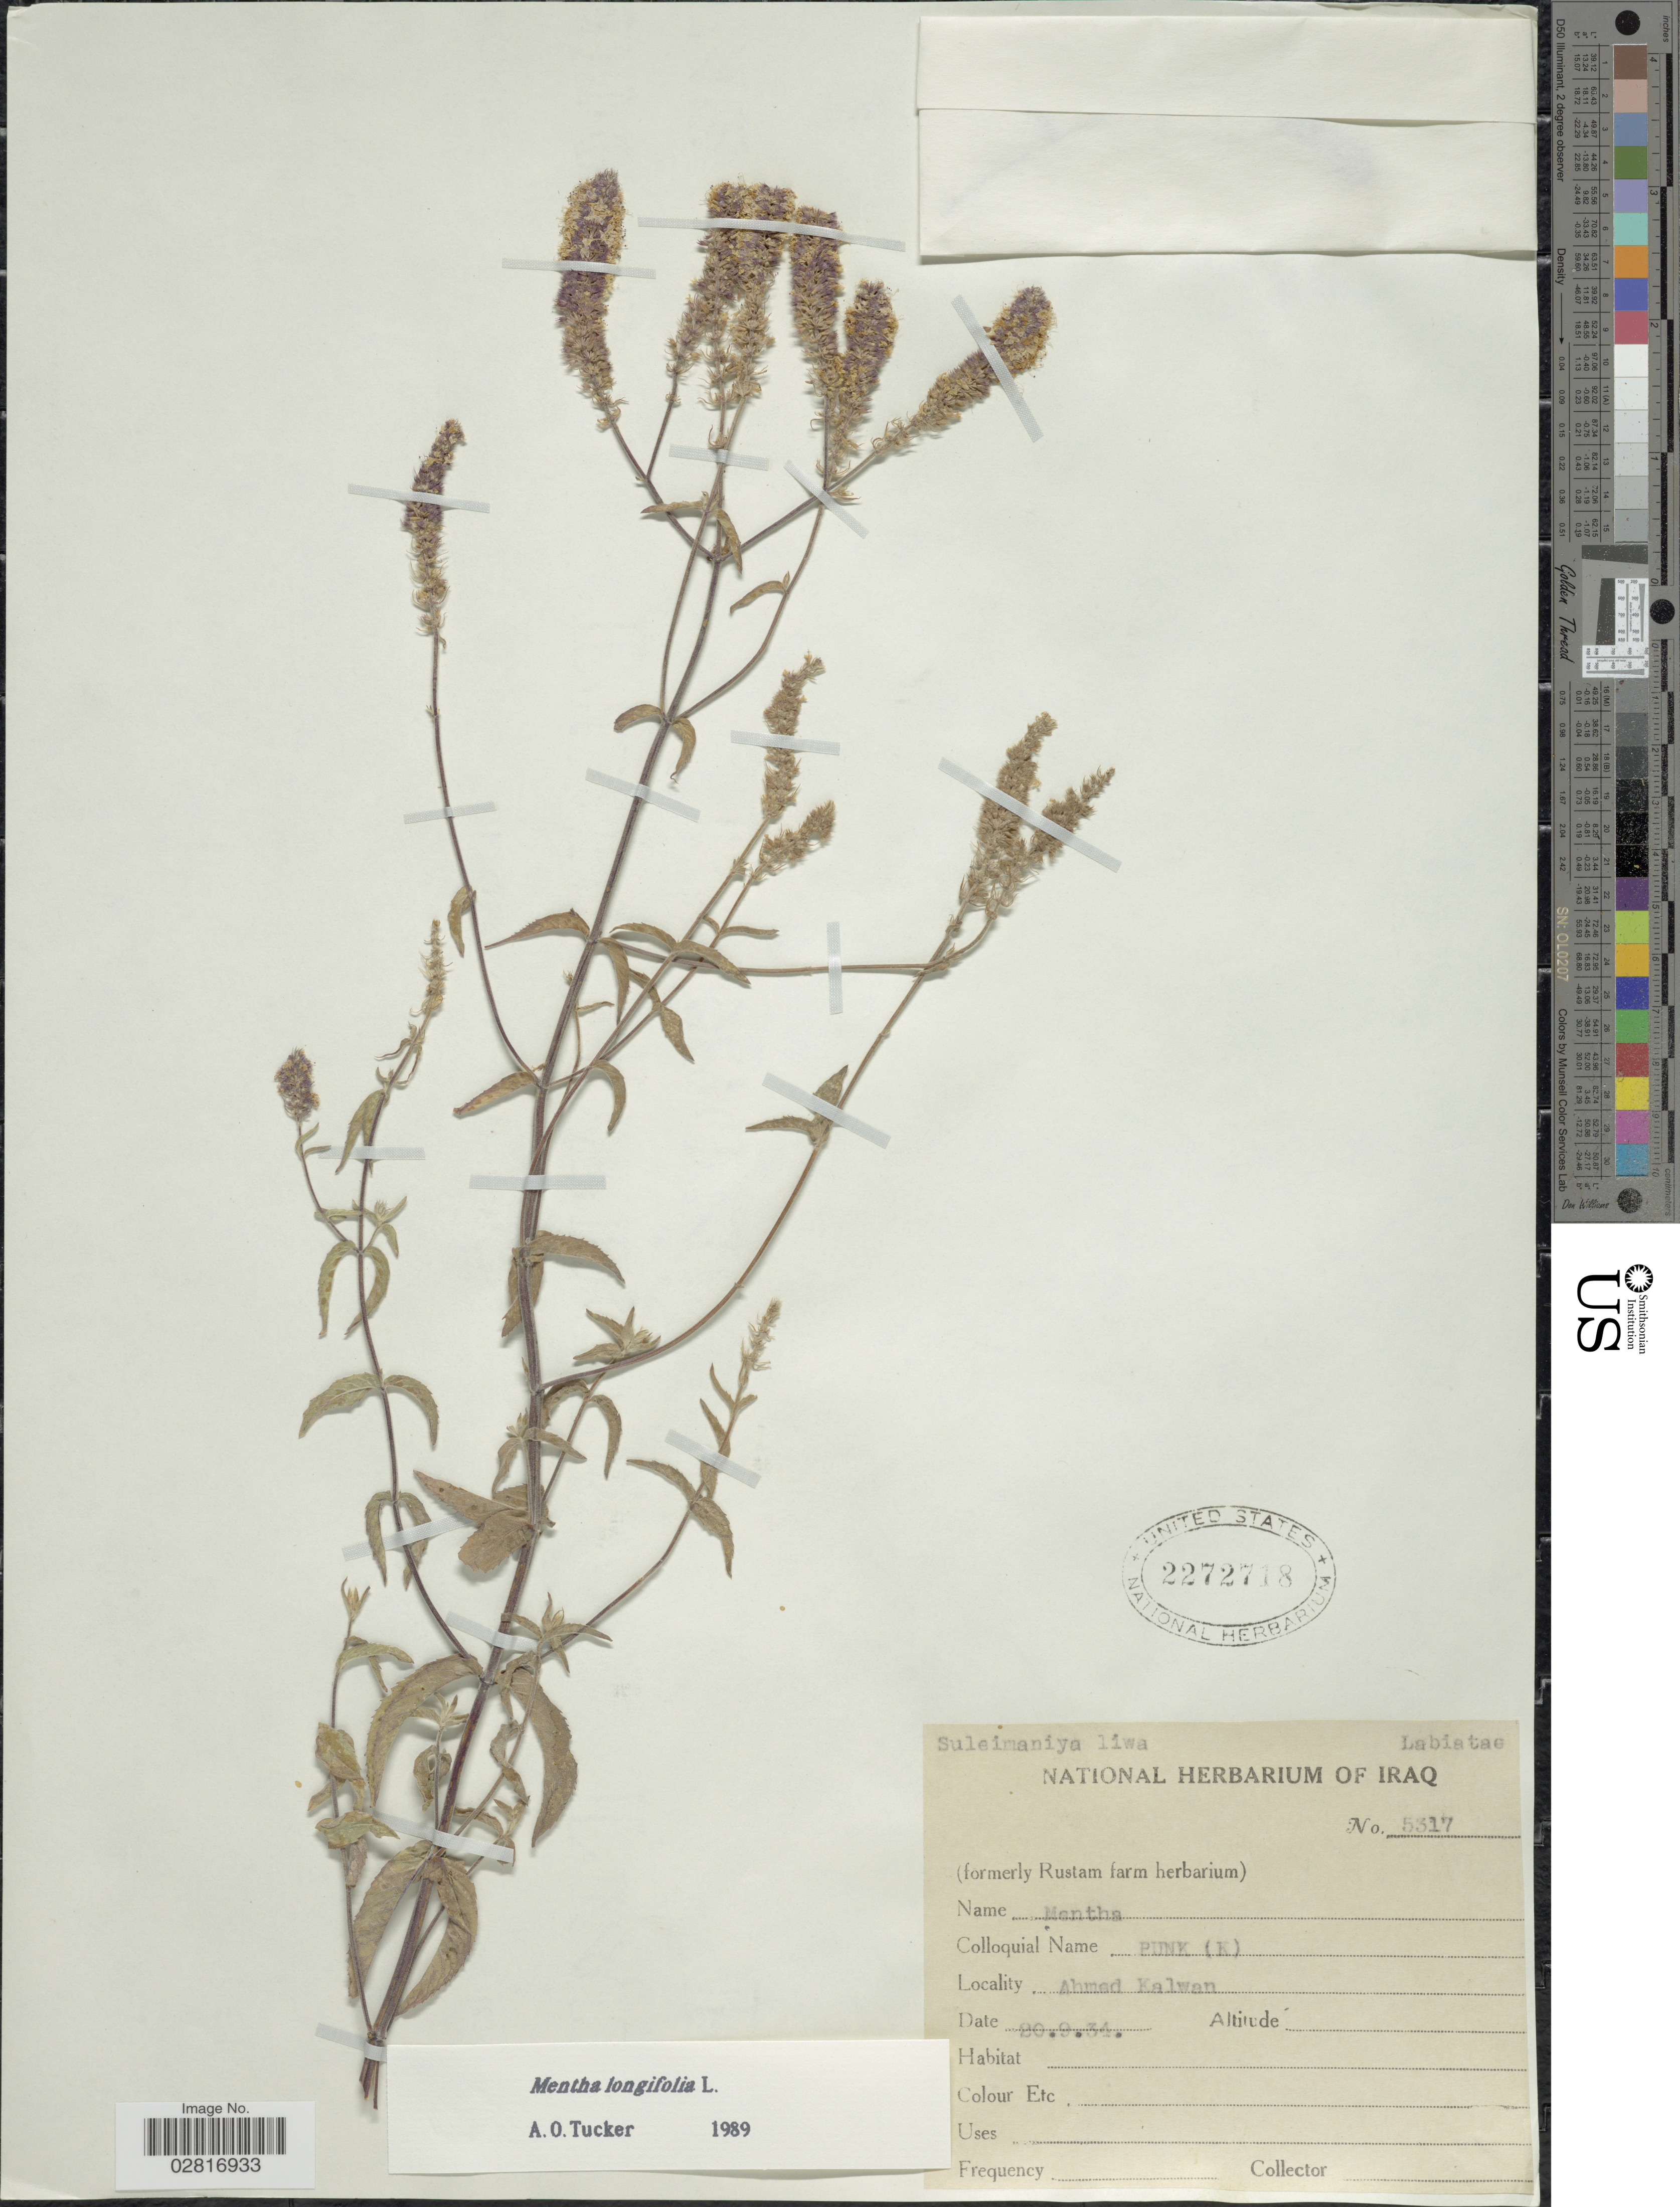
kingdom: Plantae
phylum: Tracheophyta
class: Magnoliopsida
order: Lamiales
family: Lamiaceae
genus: Mentha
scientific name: Mentha longifolia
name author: (L.) L.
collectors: National Herbarium of Iraq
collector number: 5317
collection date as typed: Transcribed d/m/y: 20/9/34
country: Iraq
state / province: As Sulaymānīyah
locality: Suleimaniya liwa, Ahmed Kalwan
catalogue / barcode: US 2272718